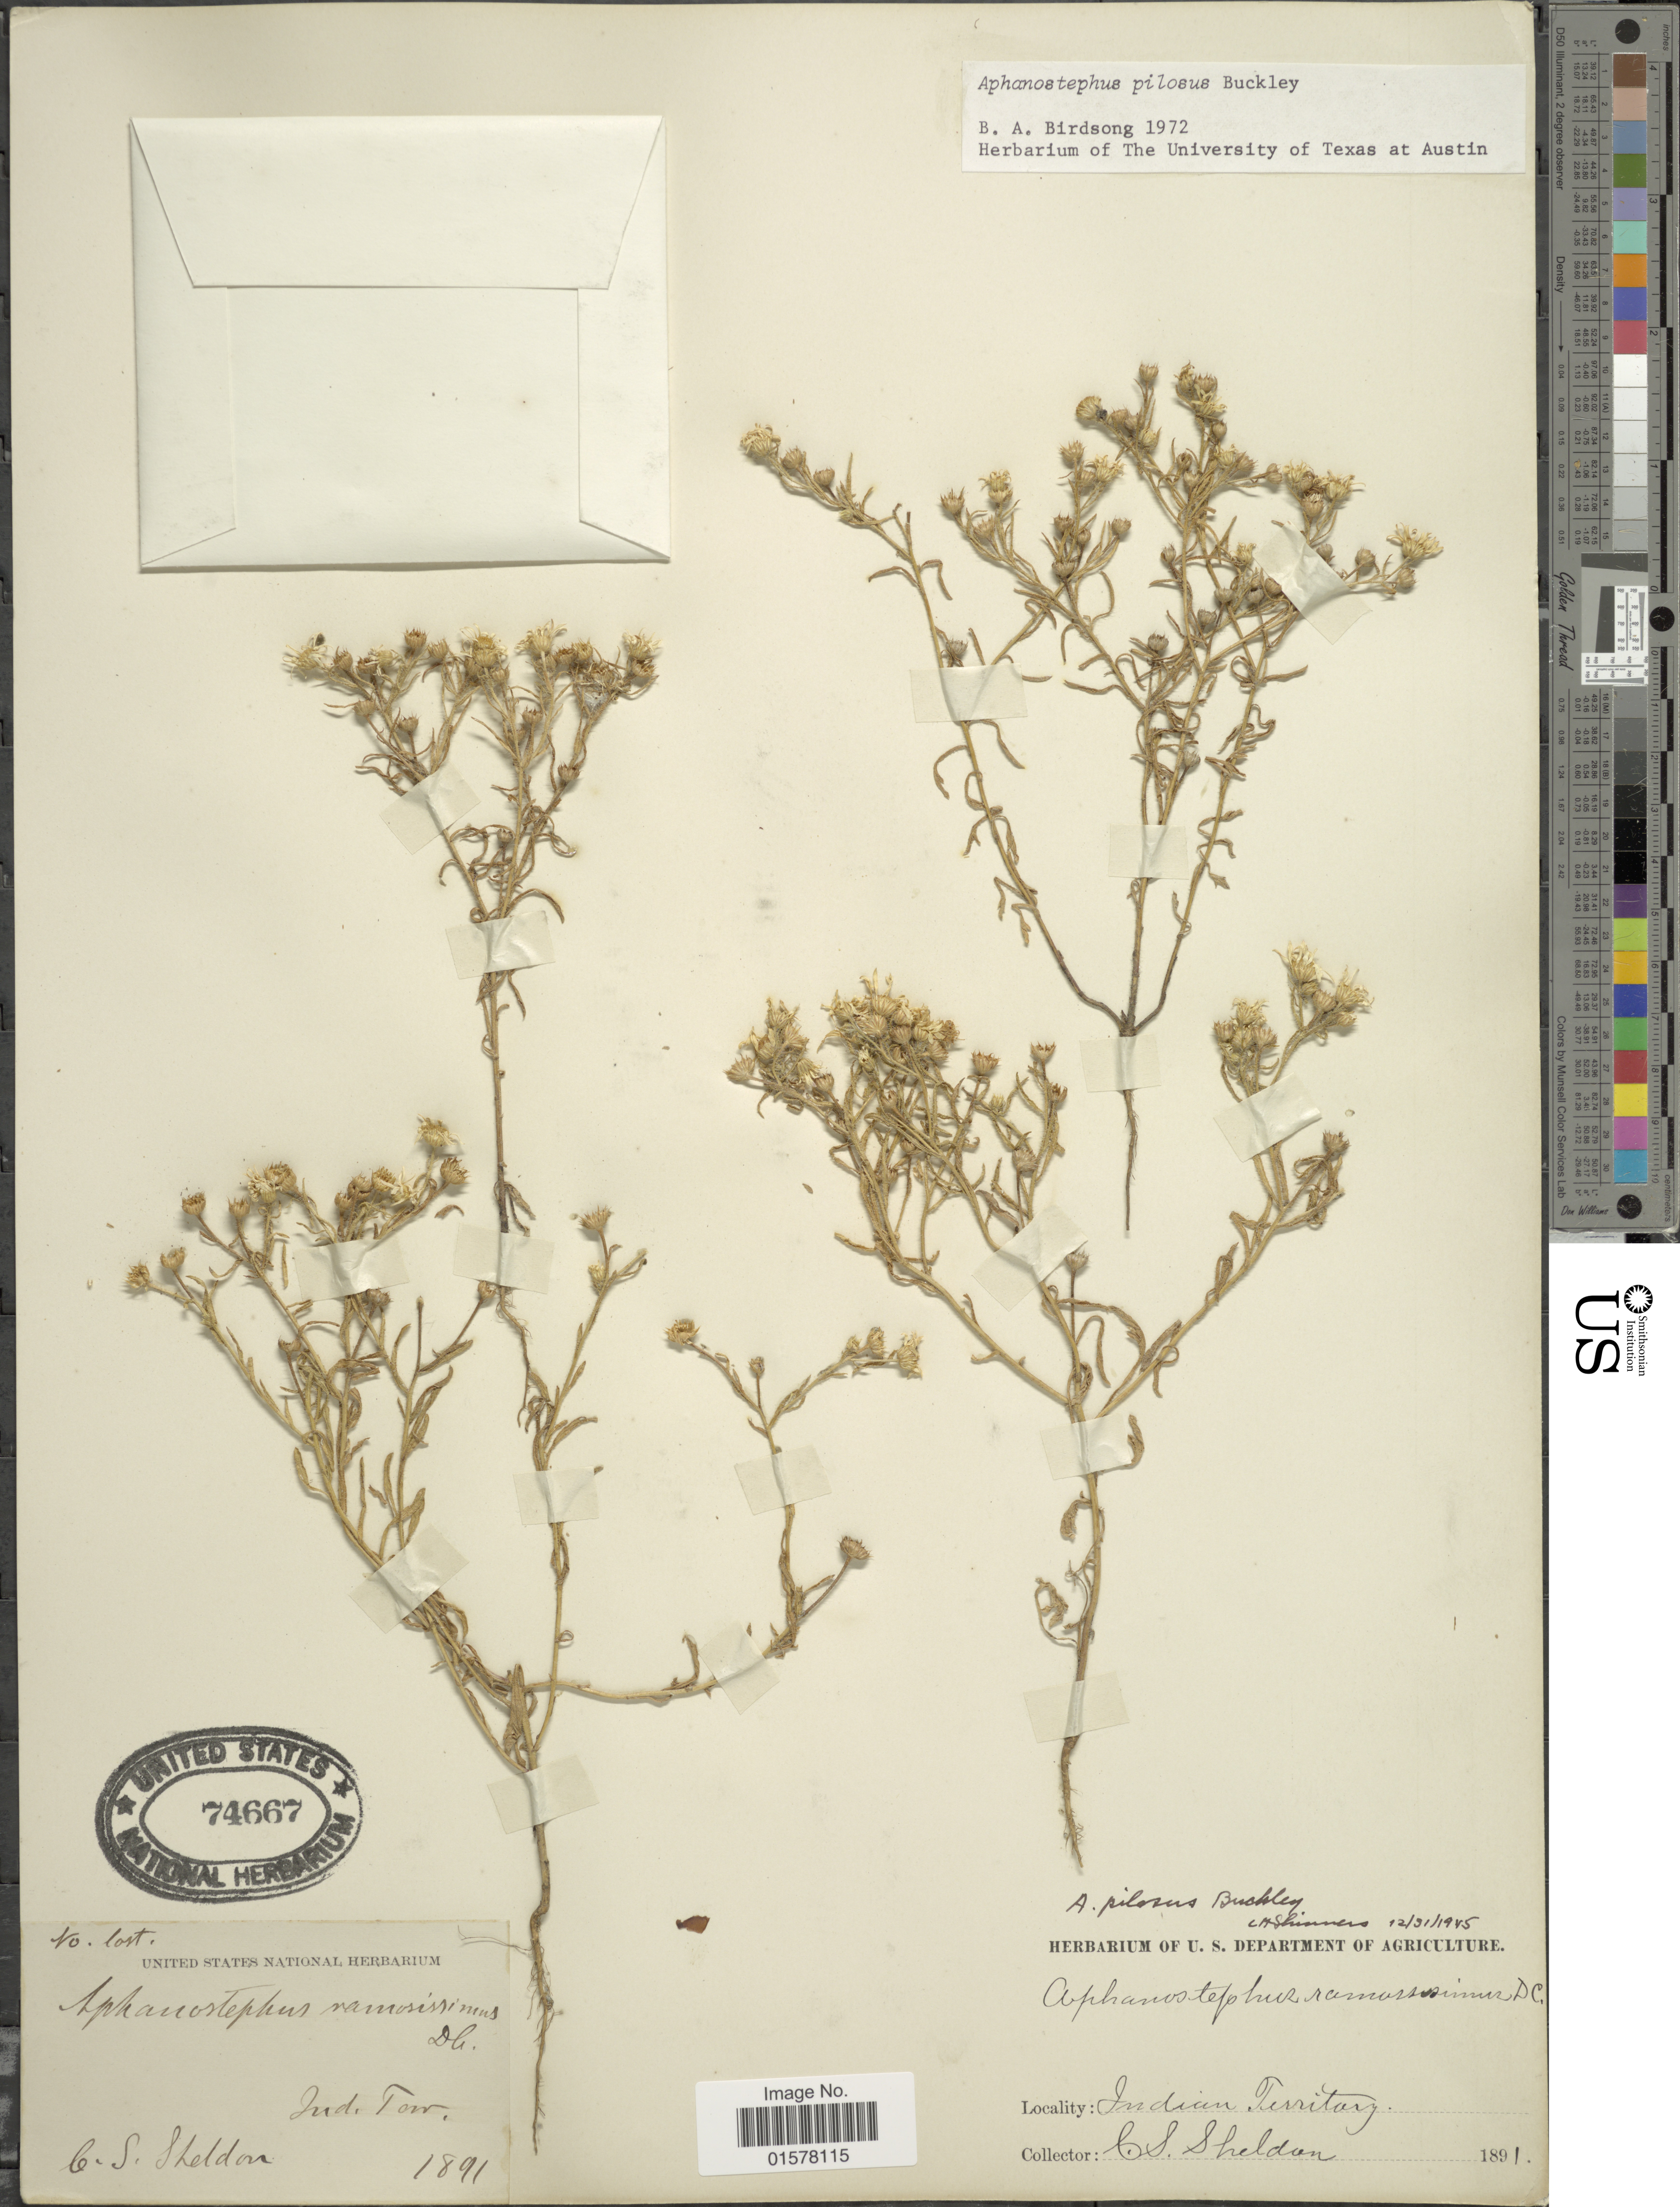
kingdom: Plantae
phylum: Tracheophyta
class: Magnoliopsida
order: Asterales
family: Asteraceae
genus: Aphanostephus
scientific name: Aphanostephus pilosus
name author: Buckley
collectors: C. S. Sheldon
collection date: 1891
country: United States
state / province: Oklahoma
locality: Indian Territory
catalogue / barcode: US 74667